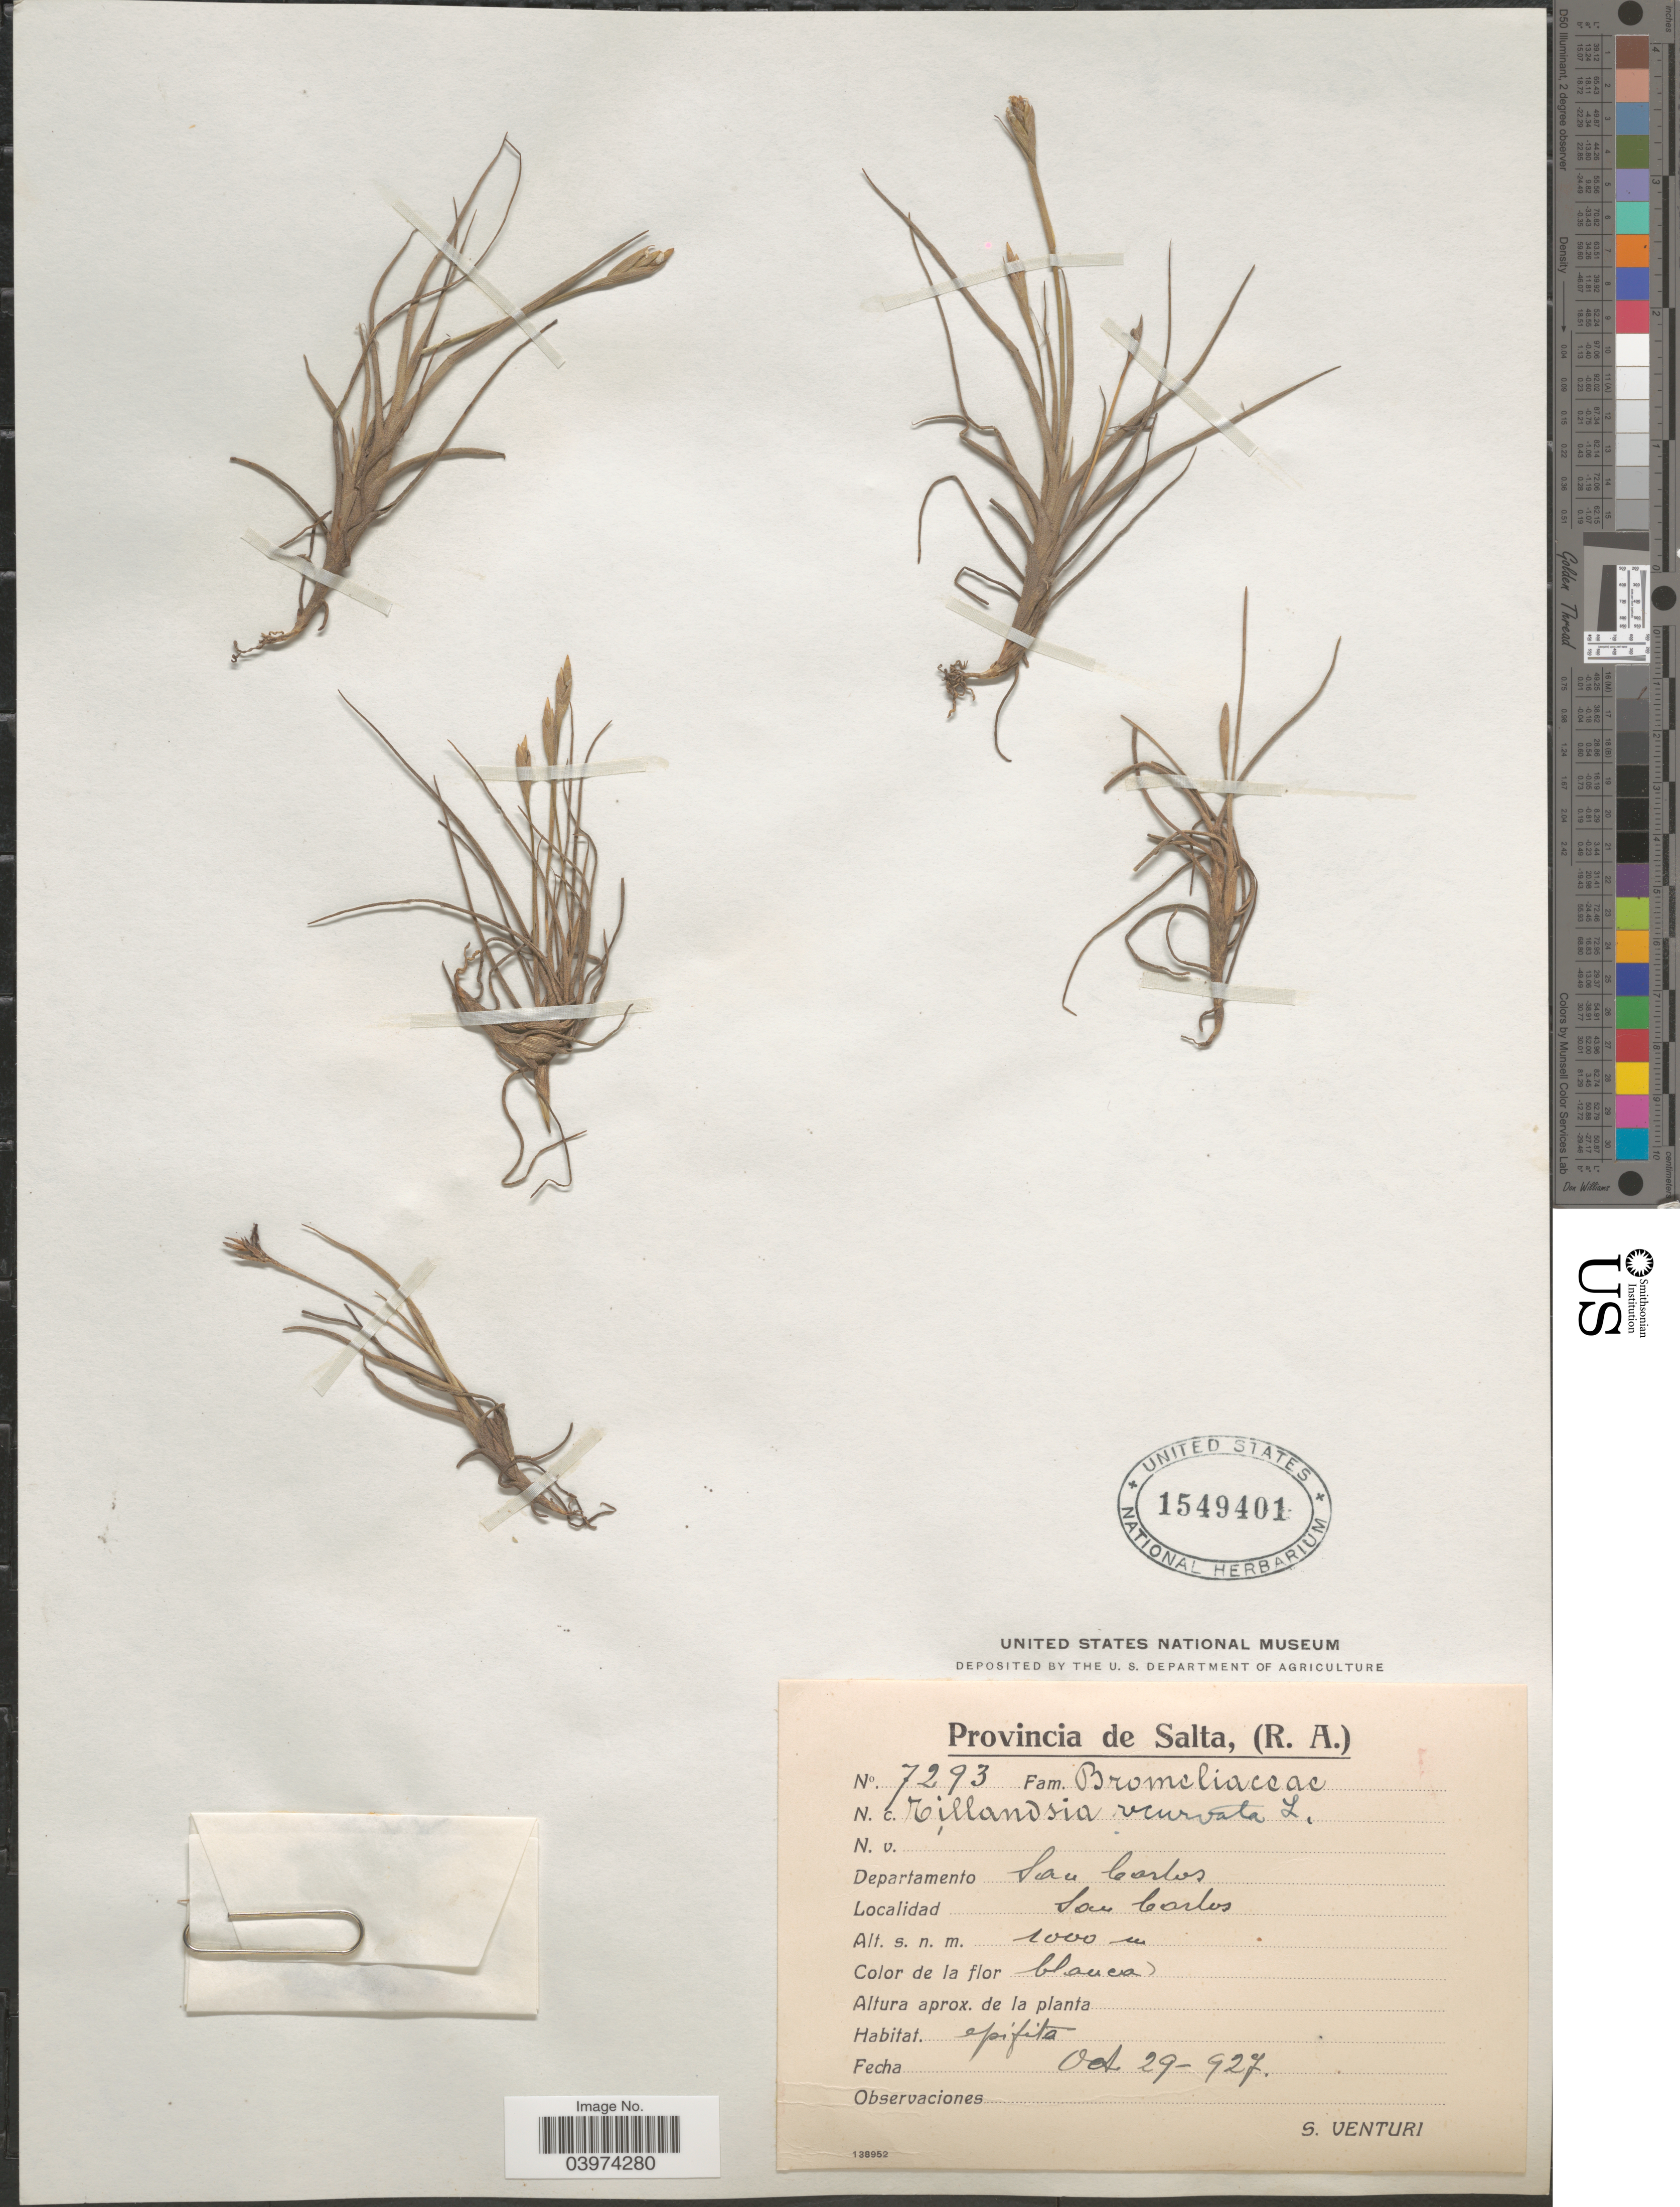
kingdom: Plantae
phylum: Tracheophyta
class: Liliopsida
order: Poales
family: Bromeliaceae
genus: Tillandsia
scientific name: Tillandsia recurvata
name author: L.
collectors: S. Venturi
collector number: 7293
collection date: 1927-10-29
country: Argentina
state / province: Salta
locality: Departamento San Carlos. San Carlos.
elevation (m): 1000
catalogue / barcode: US 1549401